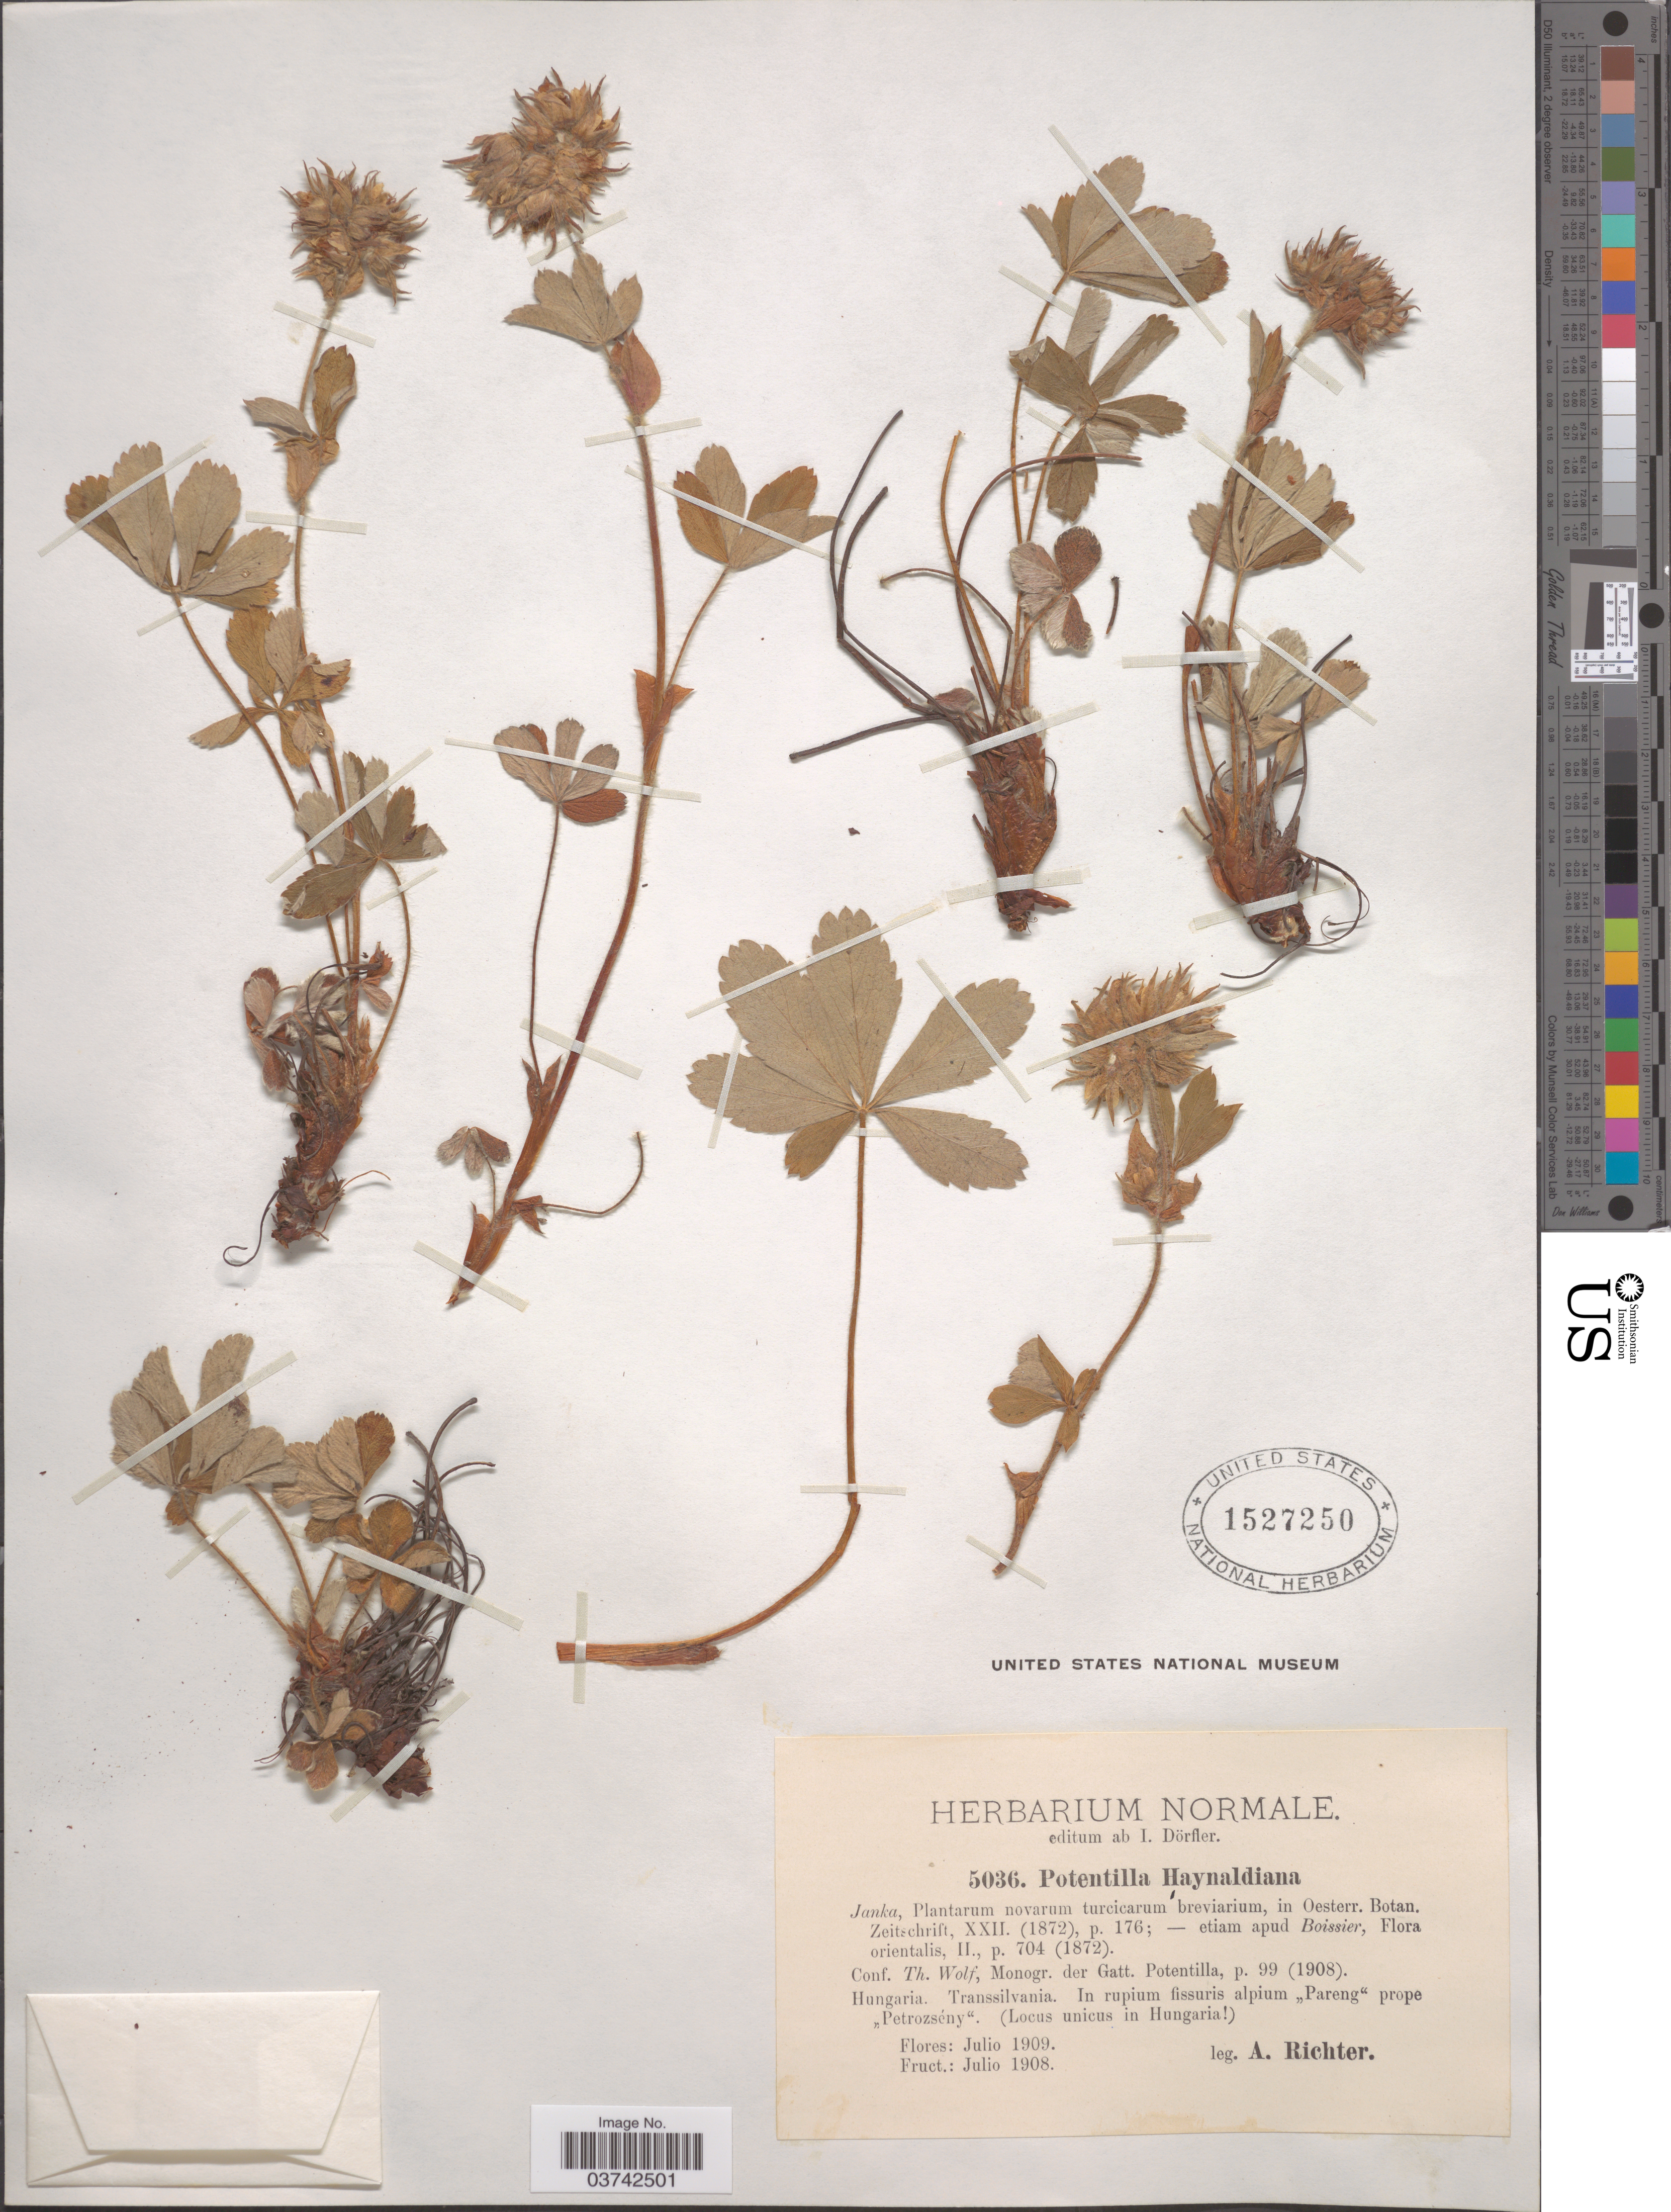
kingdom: Plantae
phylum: Tracheophyta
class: Magnoliopsida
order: Rosales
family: Rosaceae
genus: Potentilla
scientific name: Potentilla haynaldiana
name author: Janka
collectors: A. Richter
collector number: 5036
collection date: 1908-07/1909-07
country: Hungary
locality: Transsilvania. In rupium fissuris alpium "Pareng" prope "Petrozsény".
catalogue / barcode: US 1527250